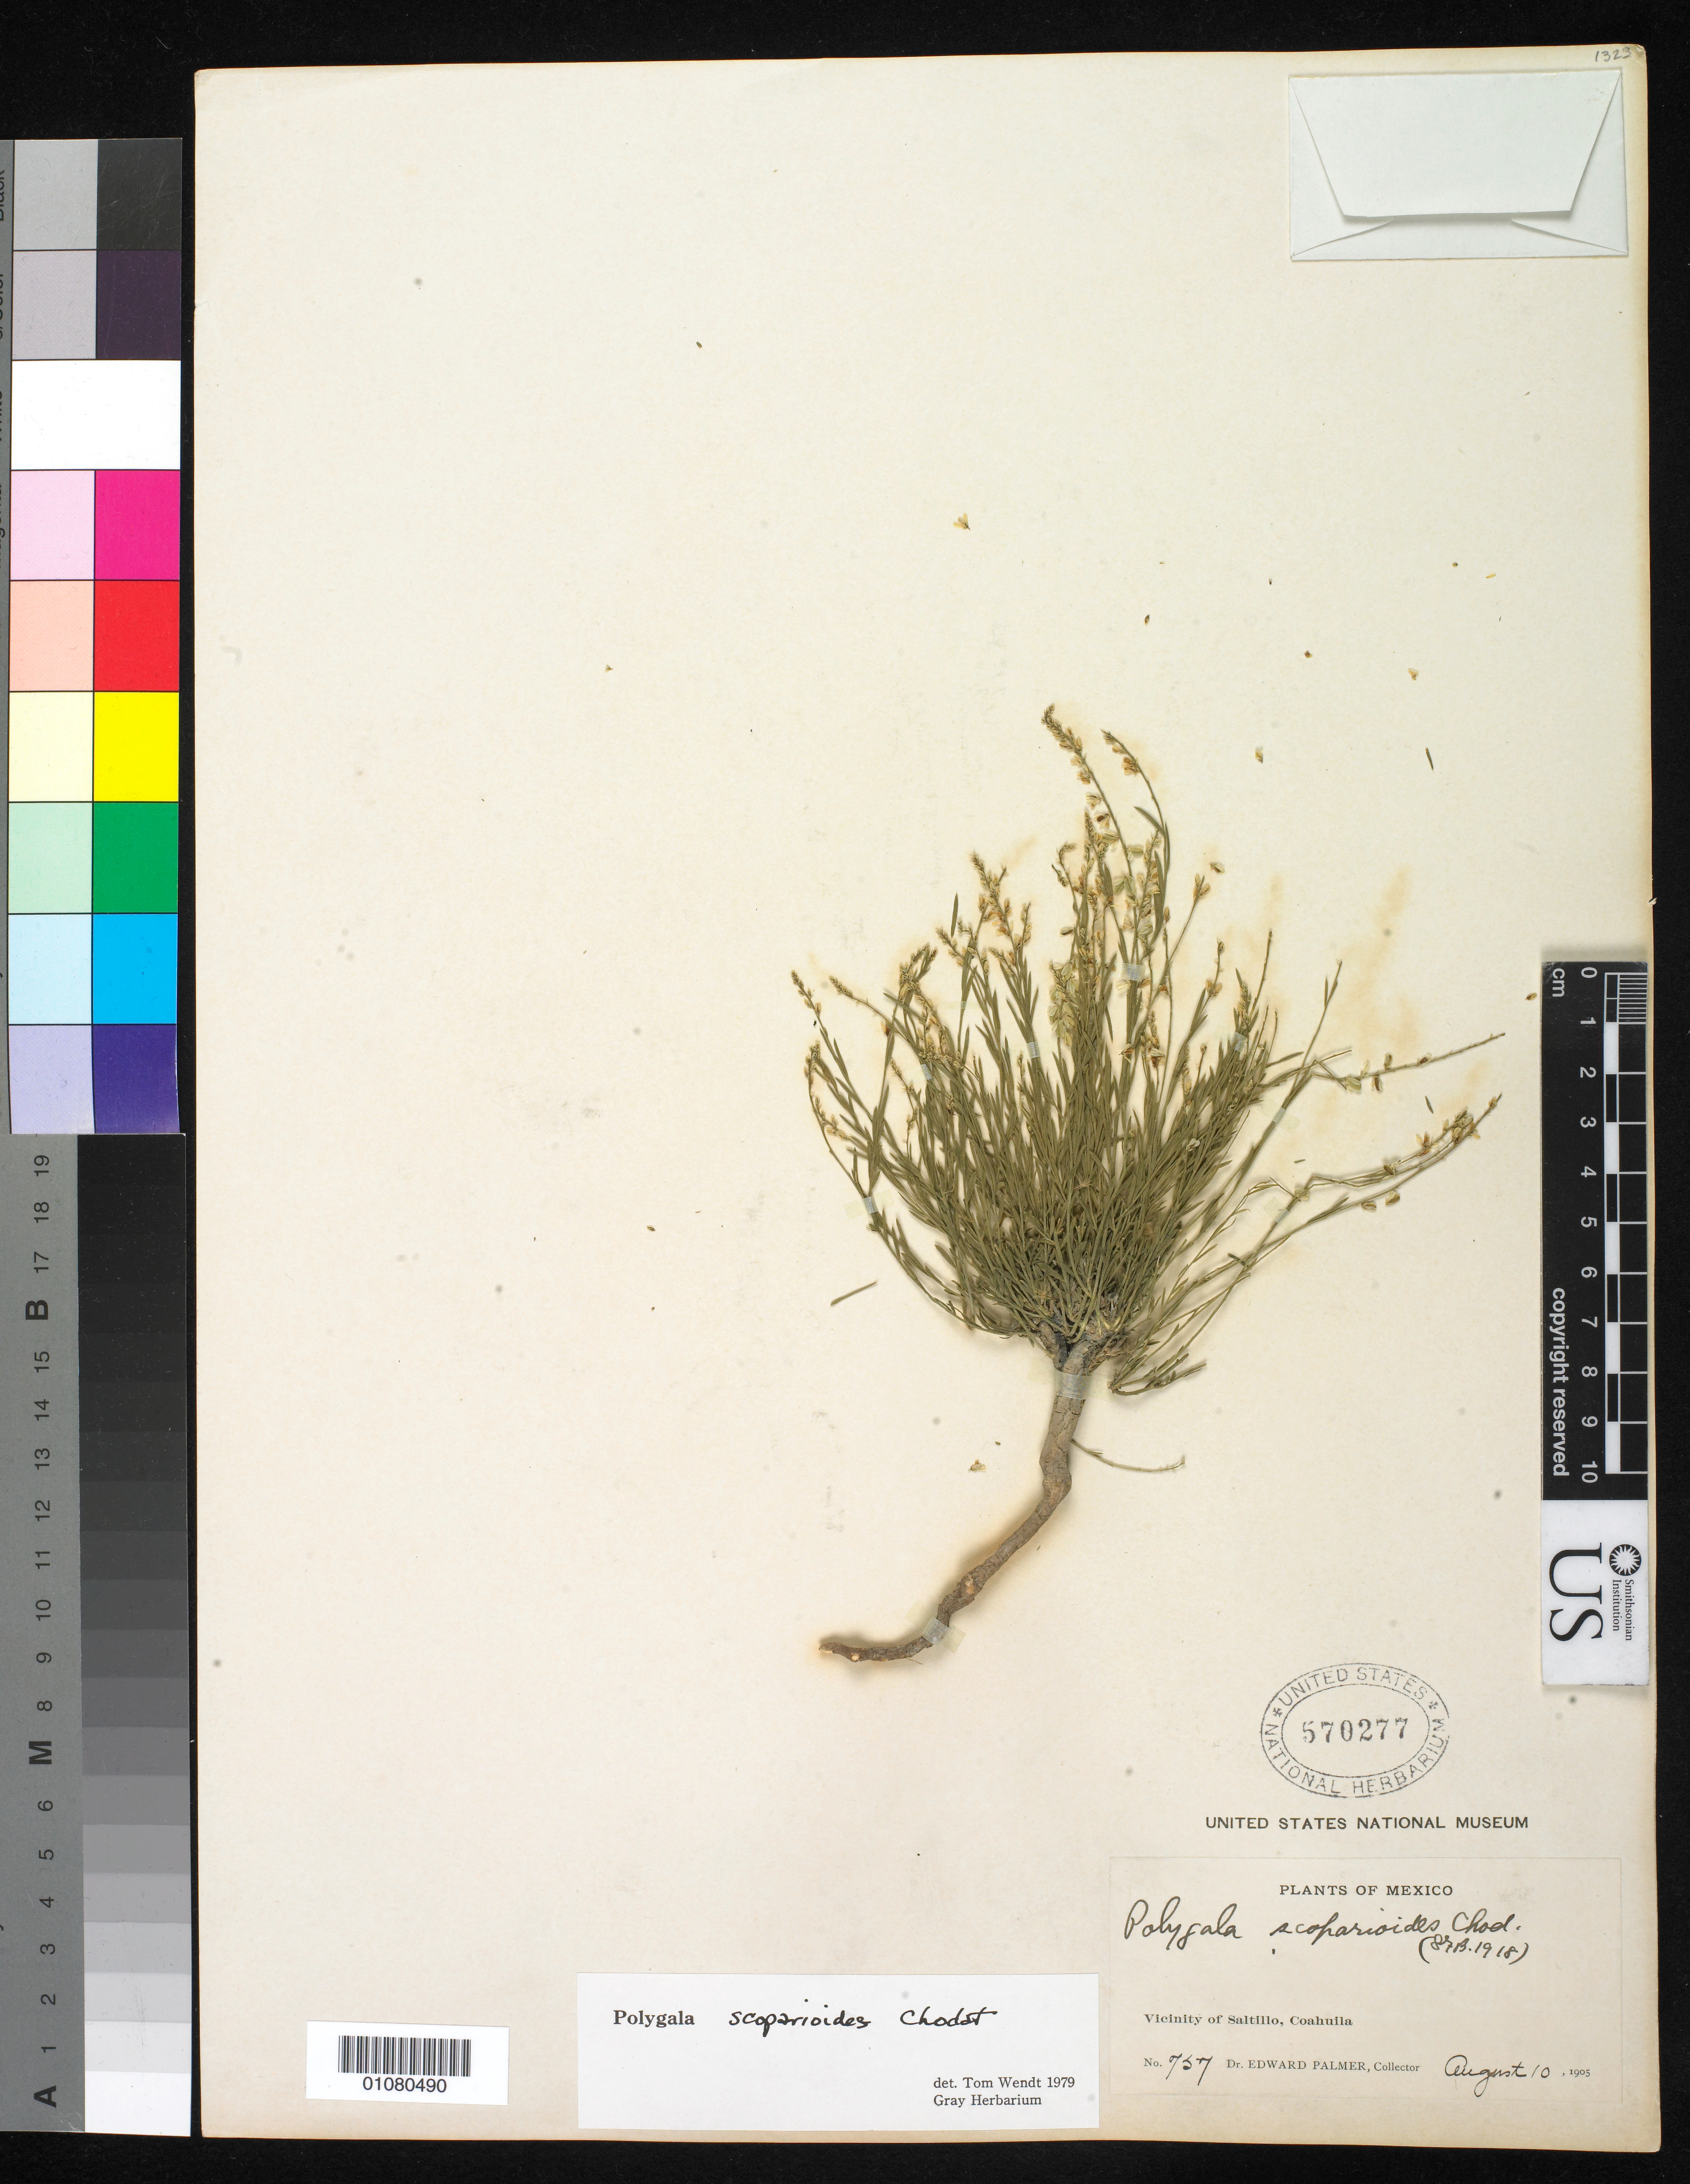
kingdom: Plantae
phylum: Tracheophyta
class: Magnoliopsida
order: Fabales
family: Polygalaceae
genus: Polygala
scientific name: Polygala scoparioides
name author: Chodat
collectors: E. Palmer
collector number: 757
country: Mexico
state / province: Coahuila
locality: Saltillo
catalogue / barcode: US 570277